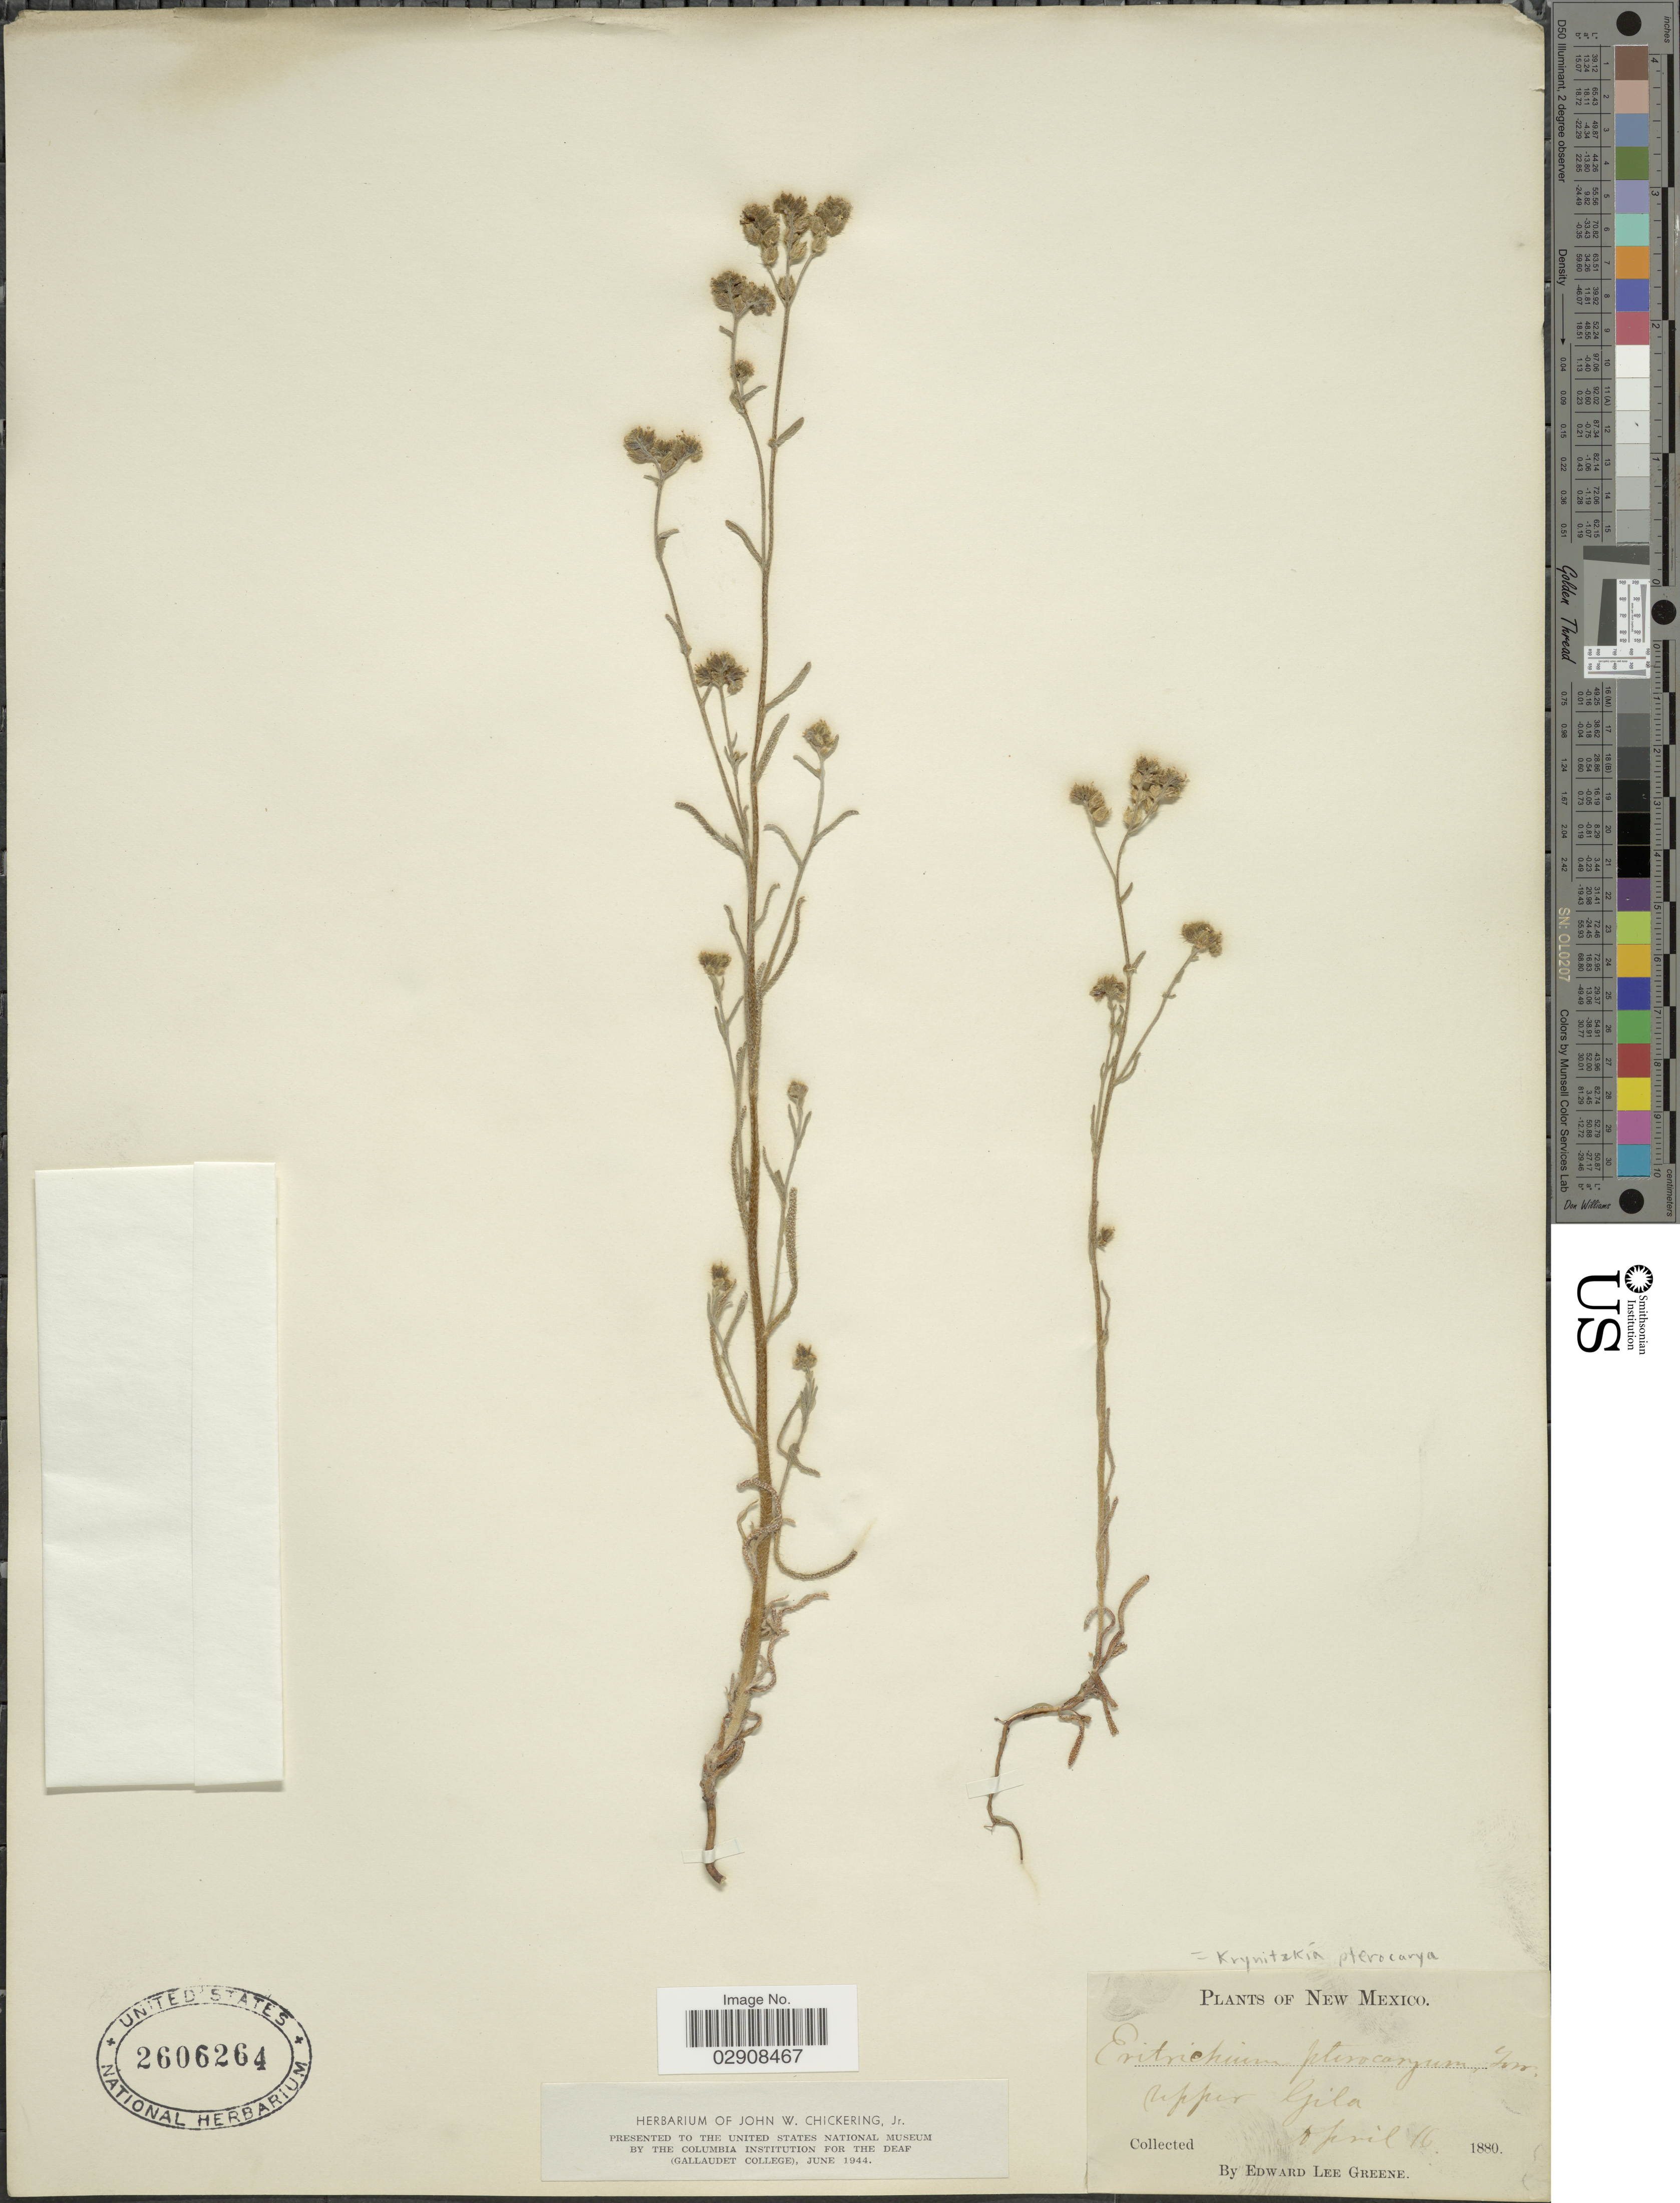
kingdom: Plantae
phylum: Tracheophyta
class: Magnoliopsida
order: Boraginales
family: Boraginaceae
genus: Cryptantha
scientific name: Cryptantha pterocarya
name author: (Torr.) Greene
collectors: E. L. Greene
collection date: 1880-04-16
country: United States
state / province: New Mexico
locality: Upper Gila.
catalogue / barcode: US 2606264